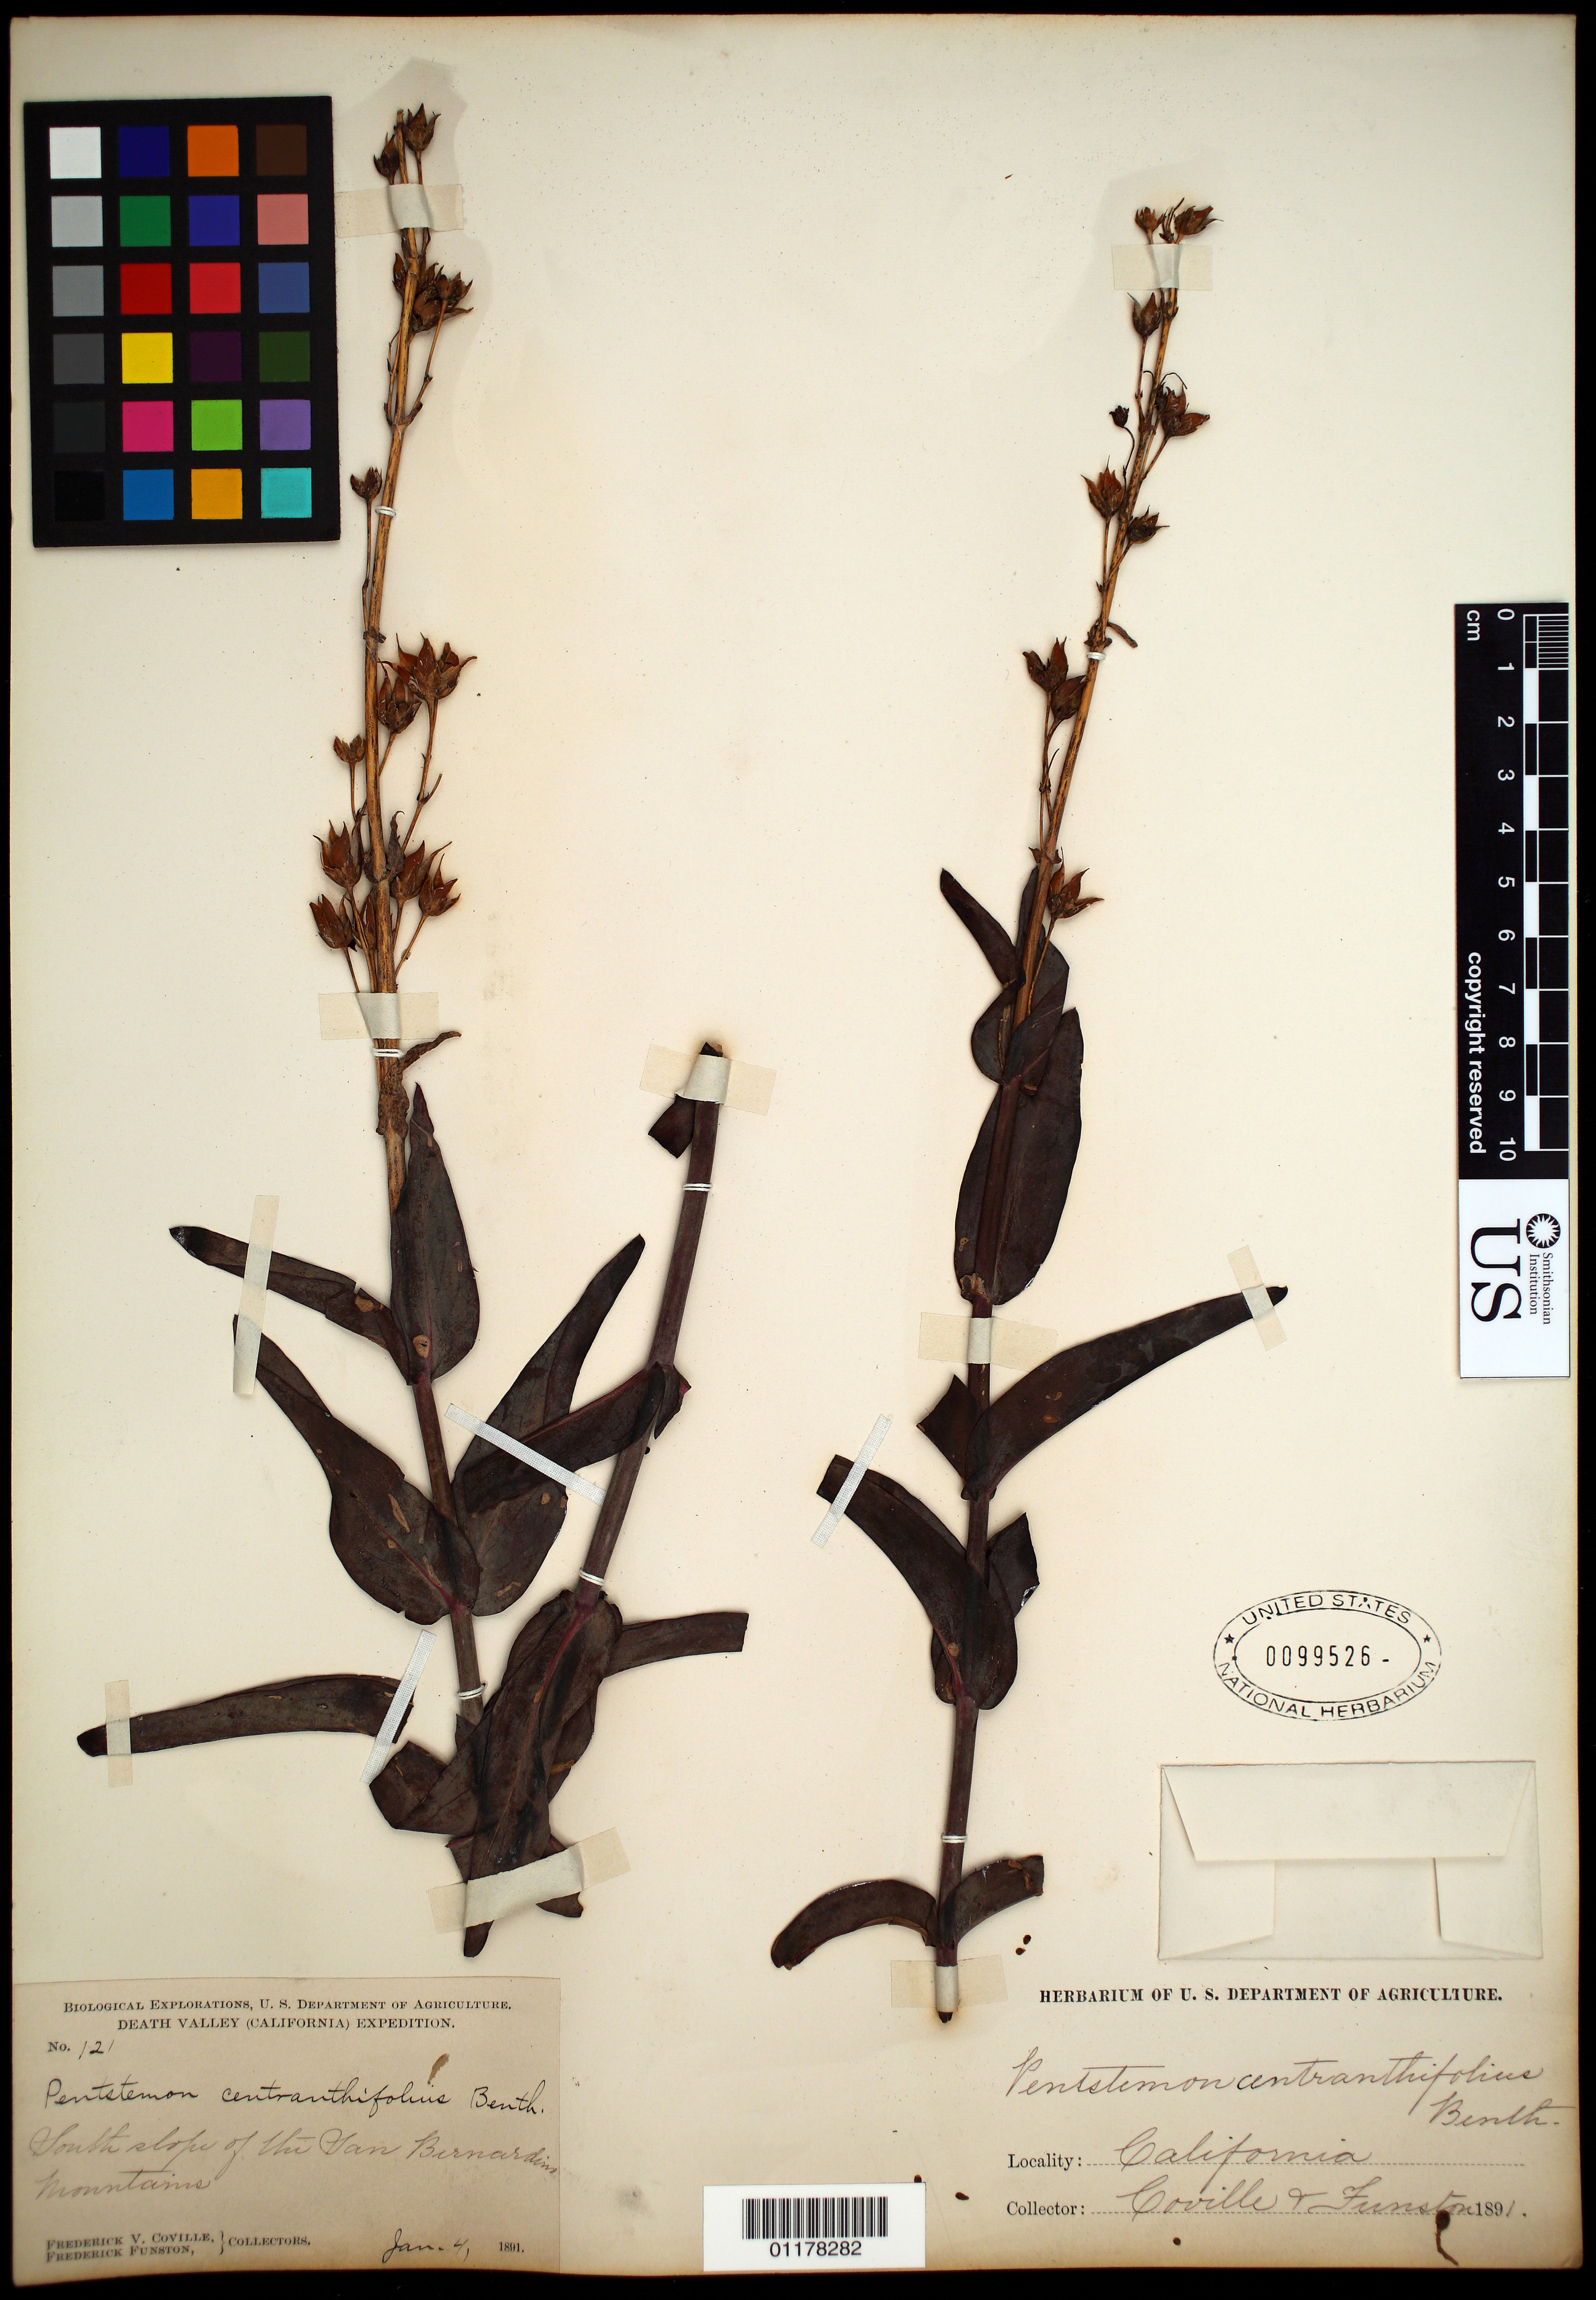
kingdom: Plantae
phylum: Tracheophyta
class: Magnoliopsida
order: Lamiales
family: Plantaginaceae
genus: Penstemon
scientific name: Penstemon centranthifolius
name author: Benth.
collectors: F. V. Coville & F. Funston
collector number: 121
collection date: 1891-06-04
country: United States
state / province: California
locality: South slope of the San Bernardino Mountains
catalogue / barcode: US 99526